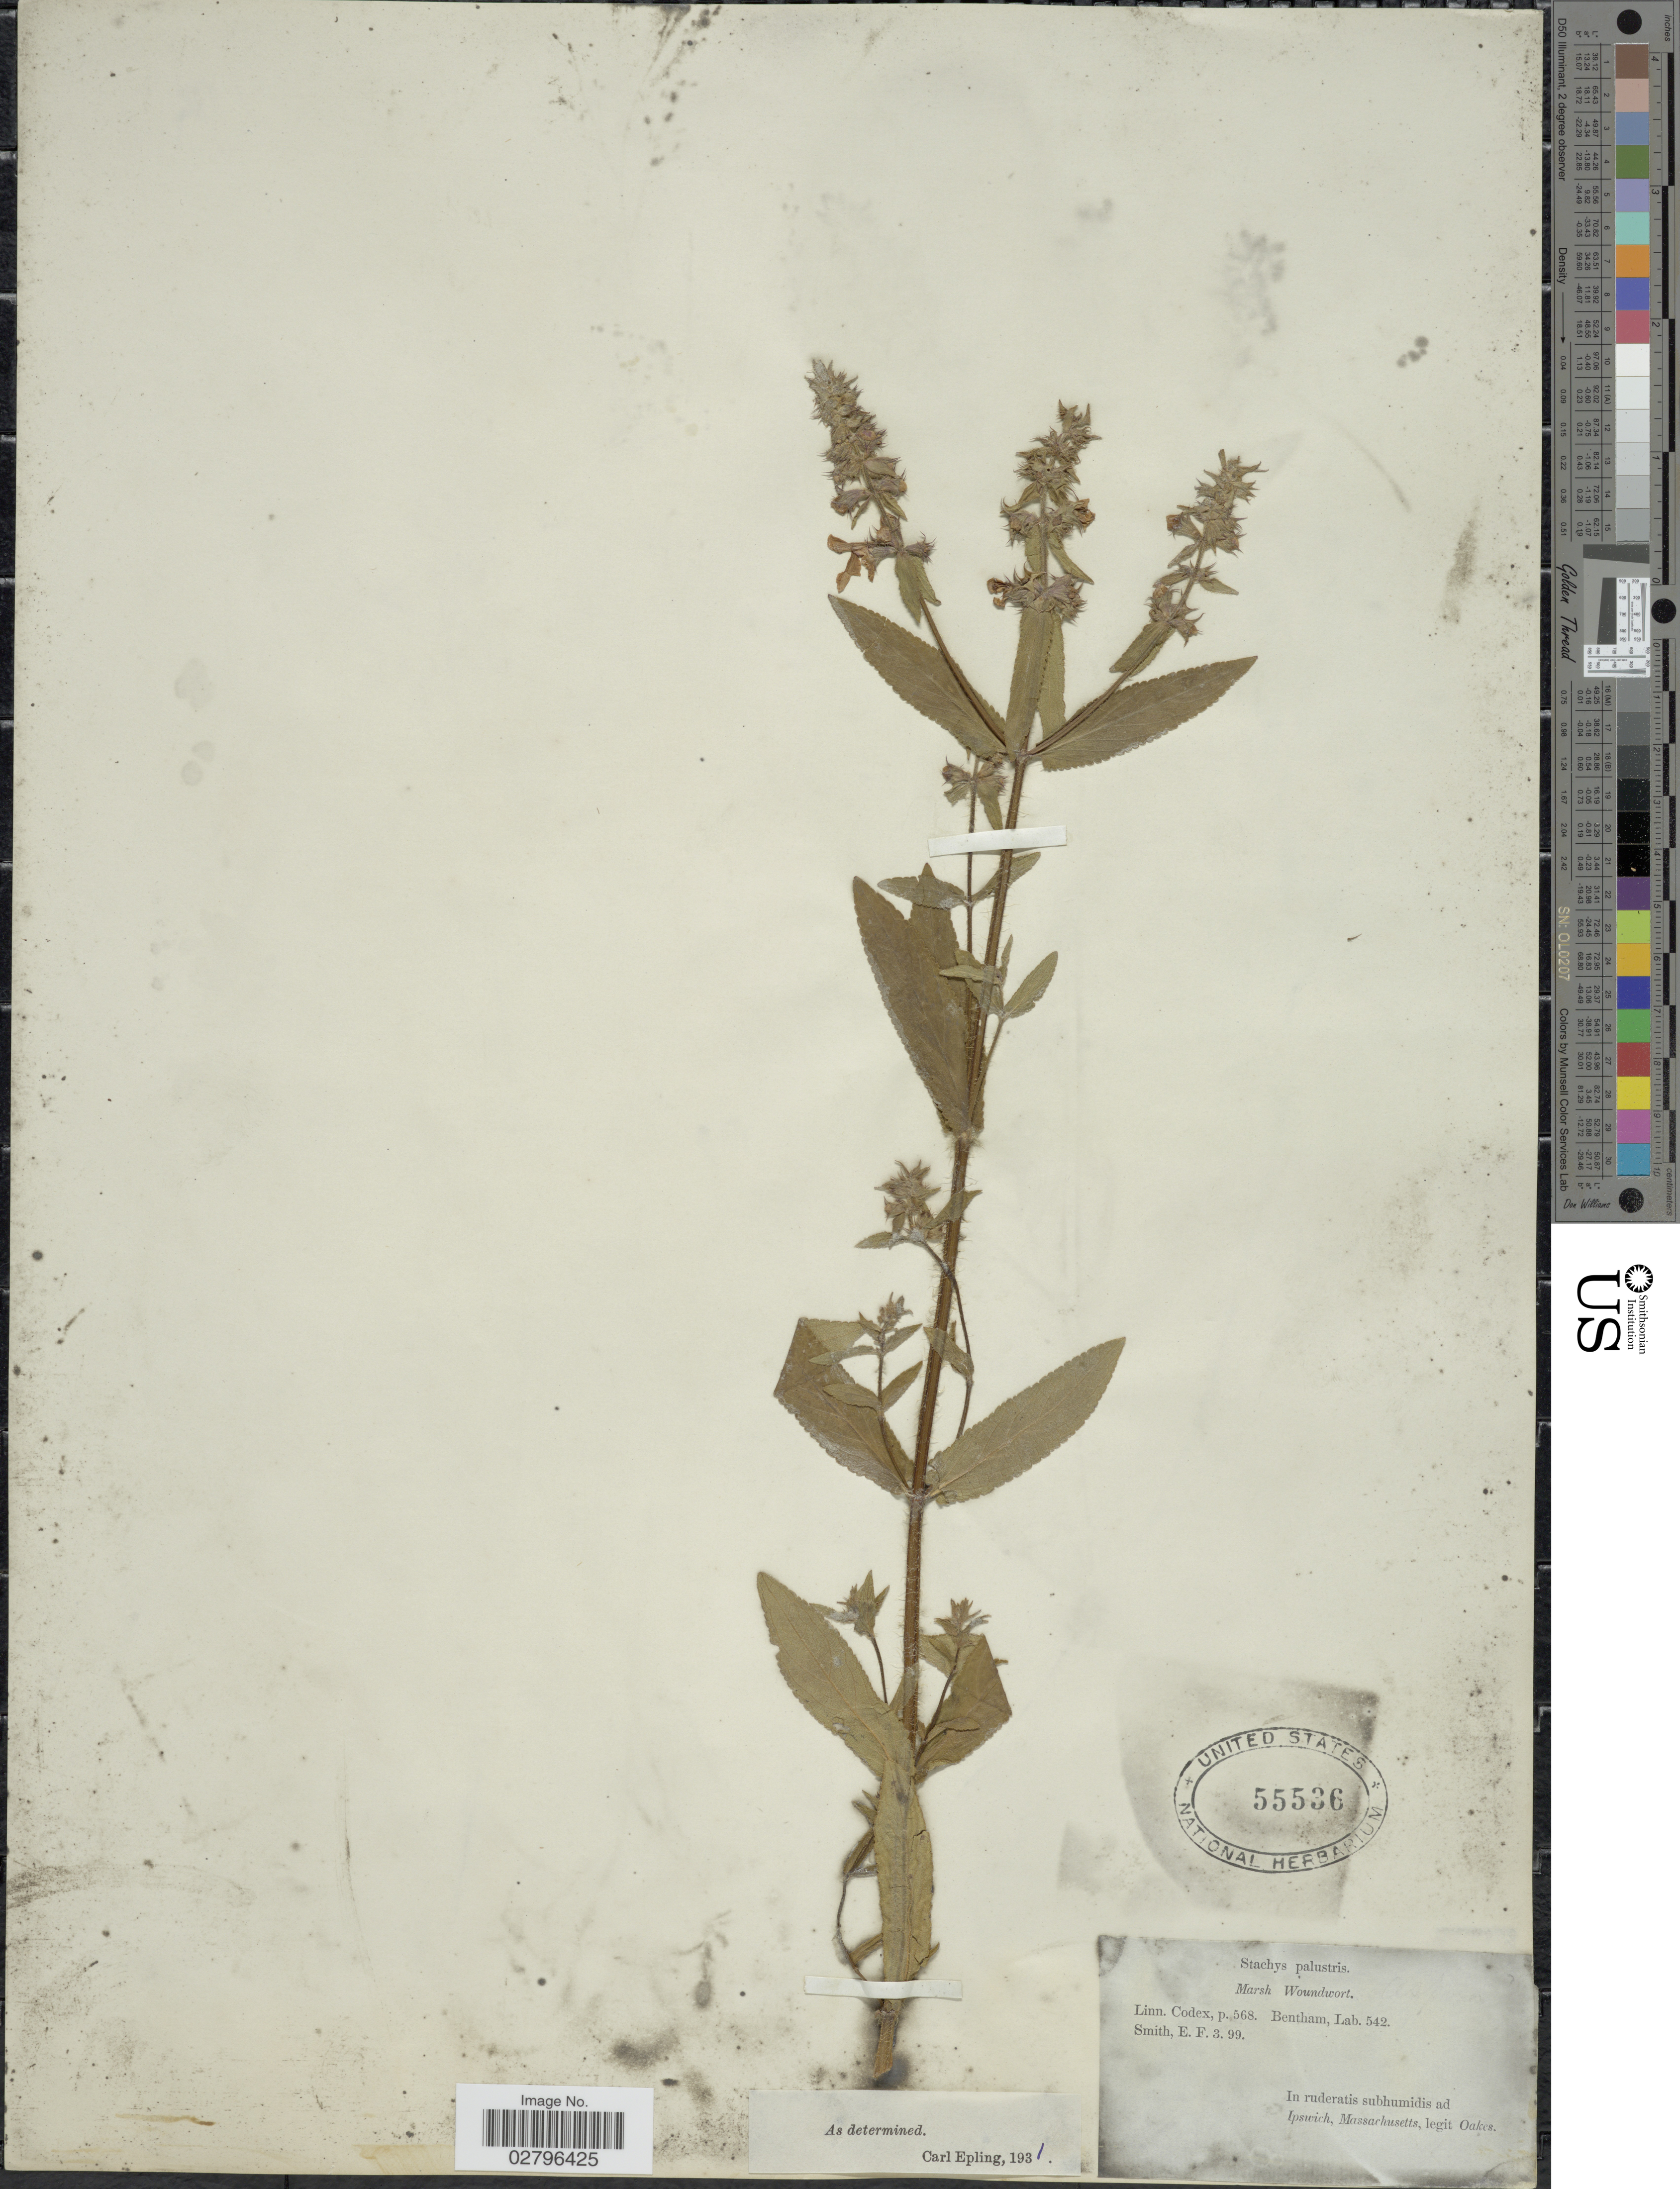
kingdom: Plantae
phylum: Tracheophyta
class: Magnoliopsida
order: Lamiales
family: Lamiaceae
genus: Stachys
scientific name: Stachys palustris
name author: L.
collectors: -. Oakes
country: United States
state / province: Massachusetts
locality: In ruderatis subhumidis ad Ipswich.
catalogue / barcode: US 55536